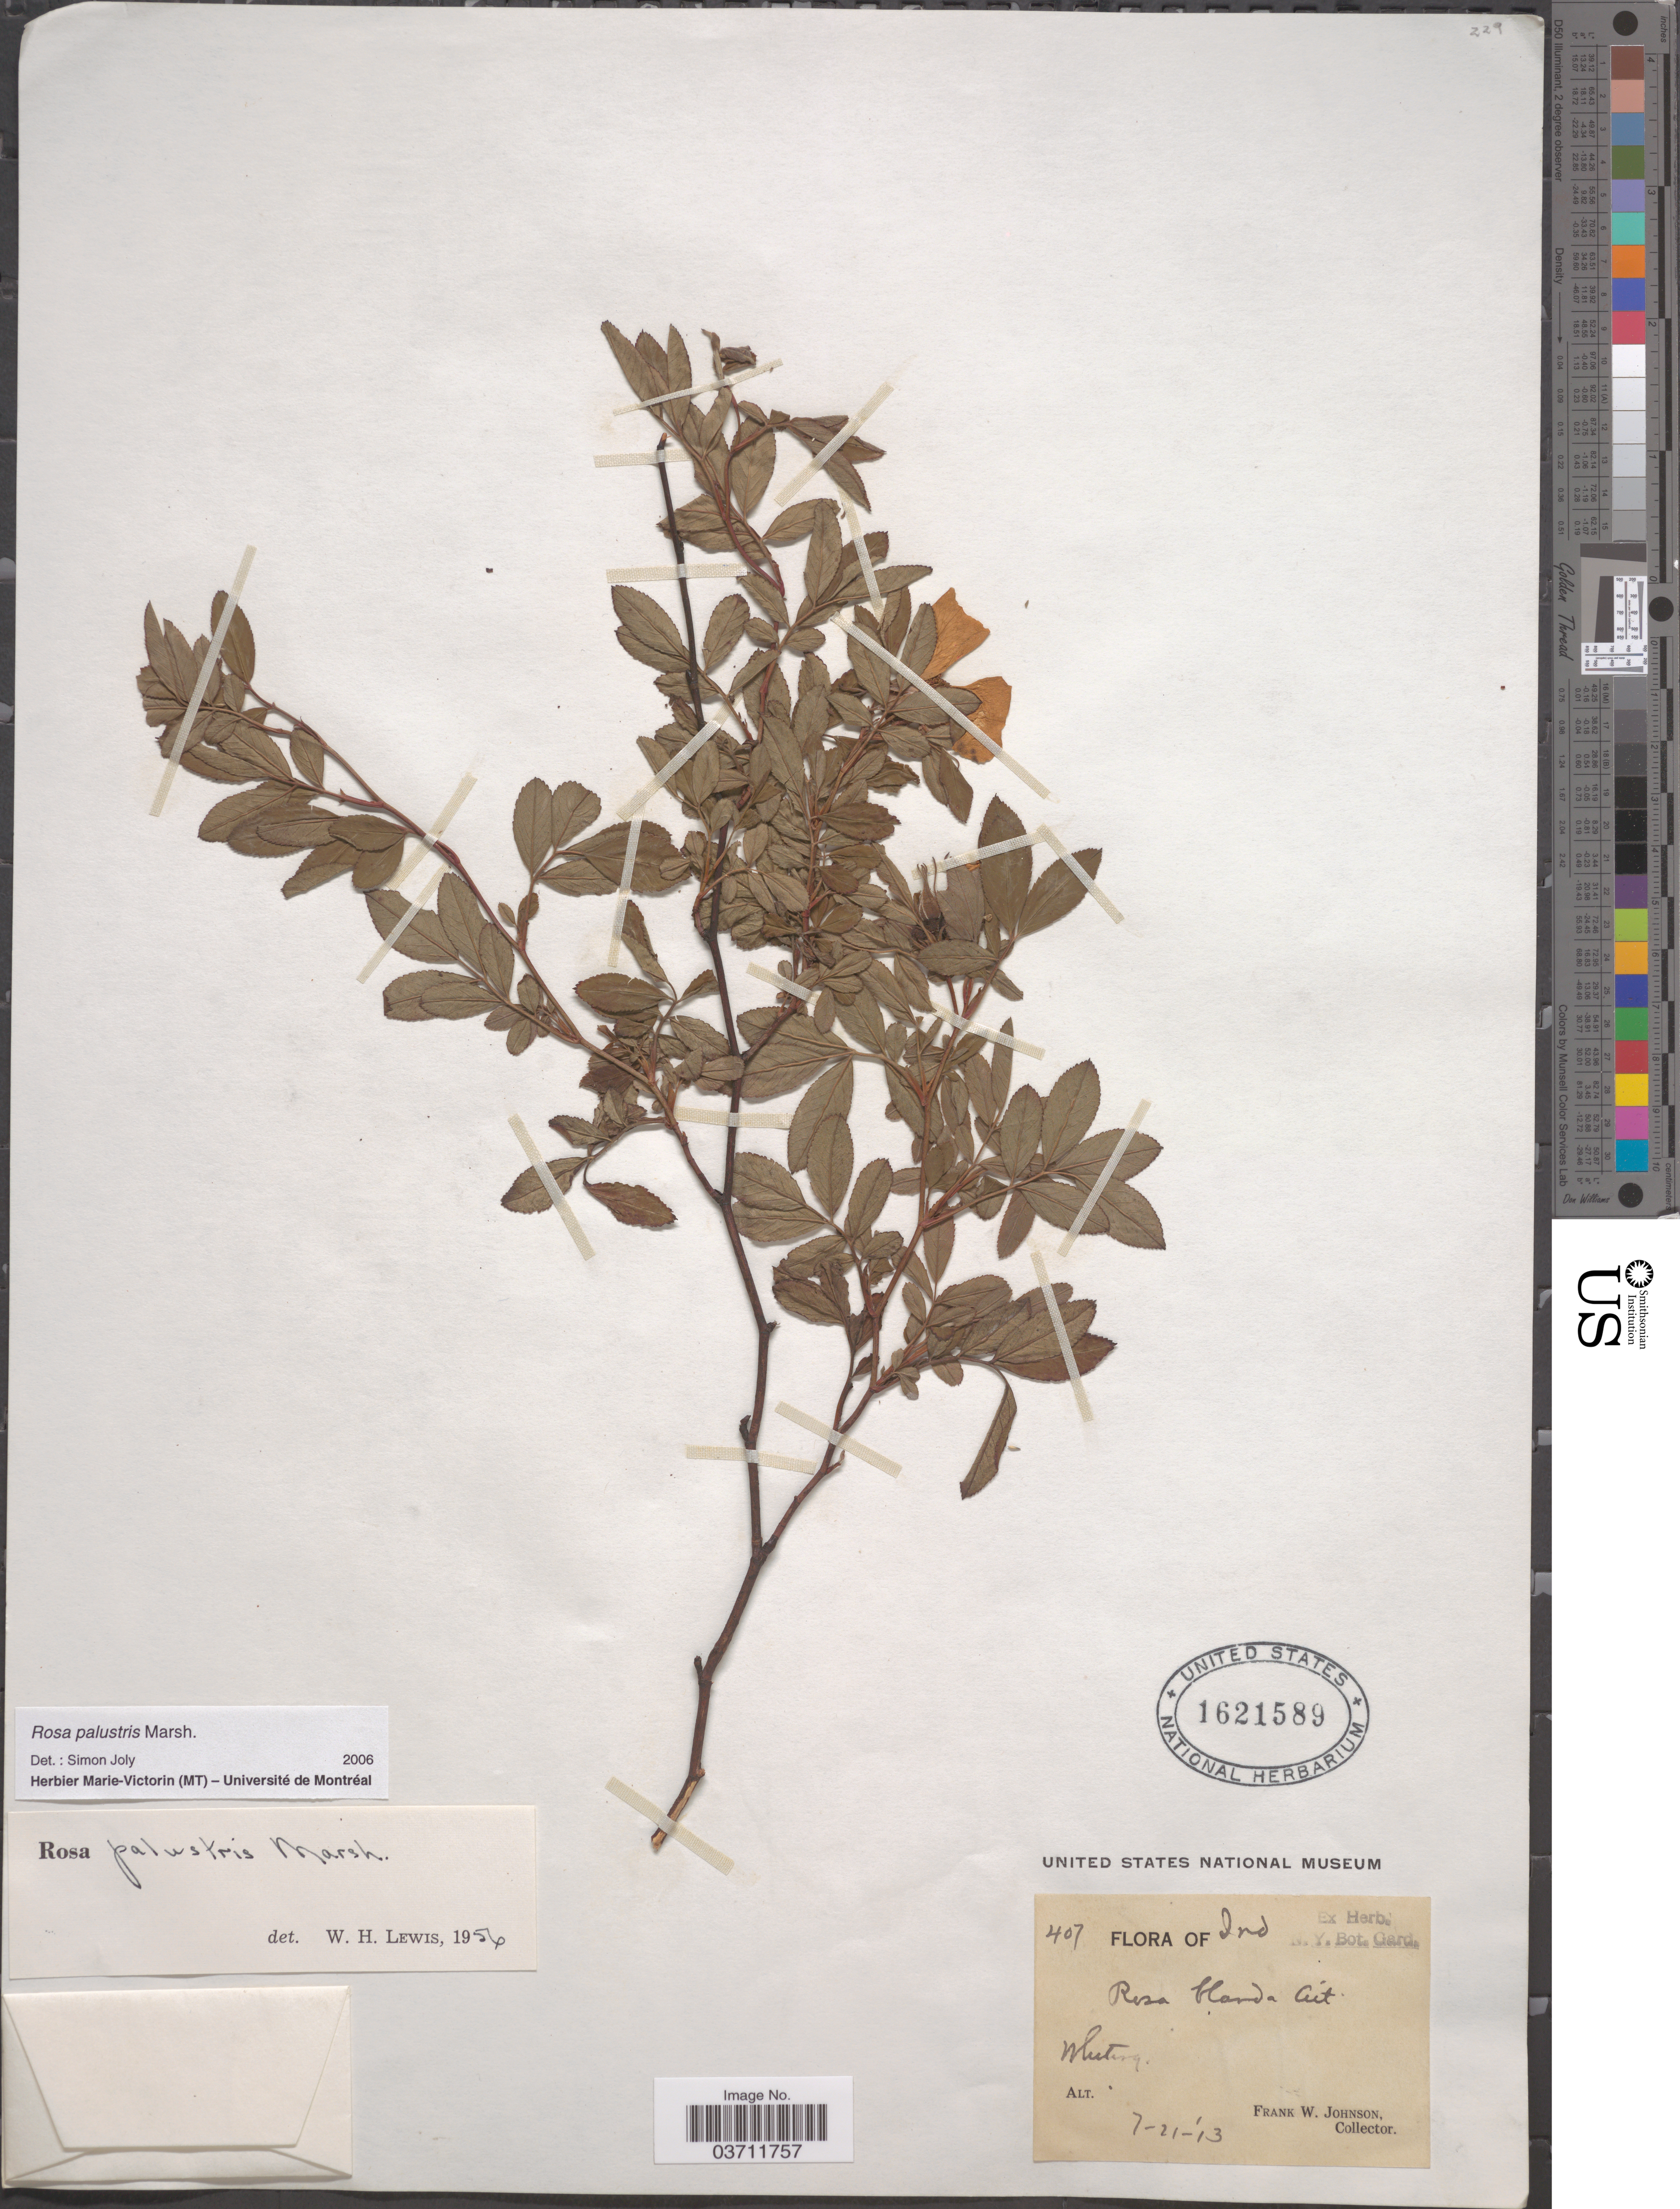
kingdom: Plantae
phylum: Tracheophyta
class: Magnoliopsida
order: Rosales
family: Rosaceae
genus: Rosa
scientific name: Rosa palustris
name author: Marshall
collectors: F. W. Johnson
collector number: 407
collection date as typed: Transcribed d/m/y: 21/7/13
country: United States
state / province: Indiana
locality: Whiting.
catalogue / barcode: US 1621589